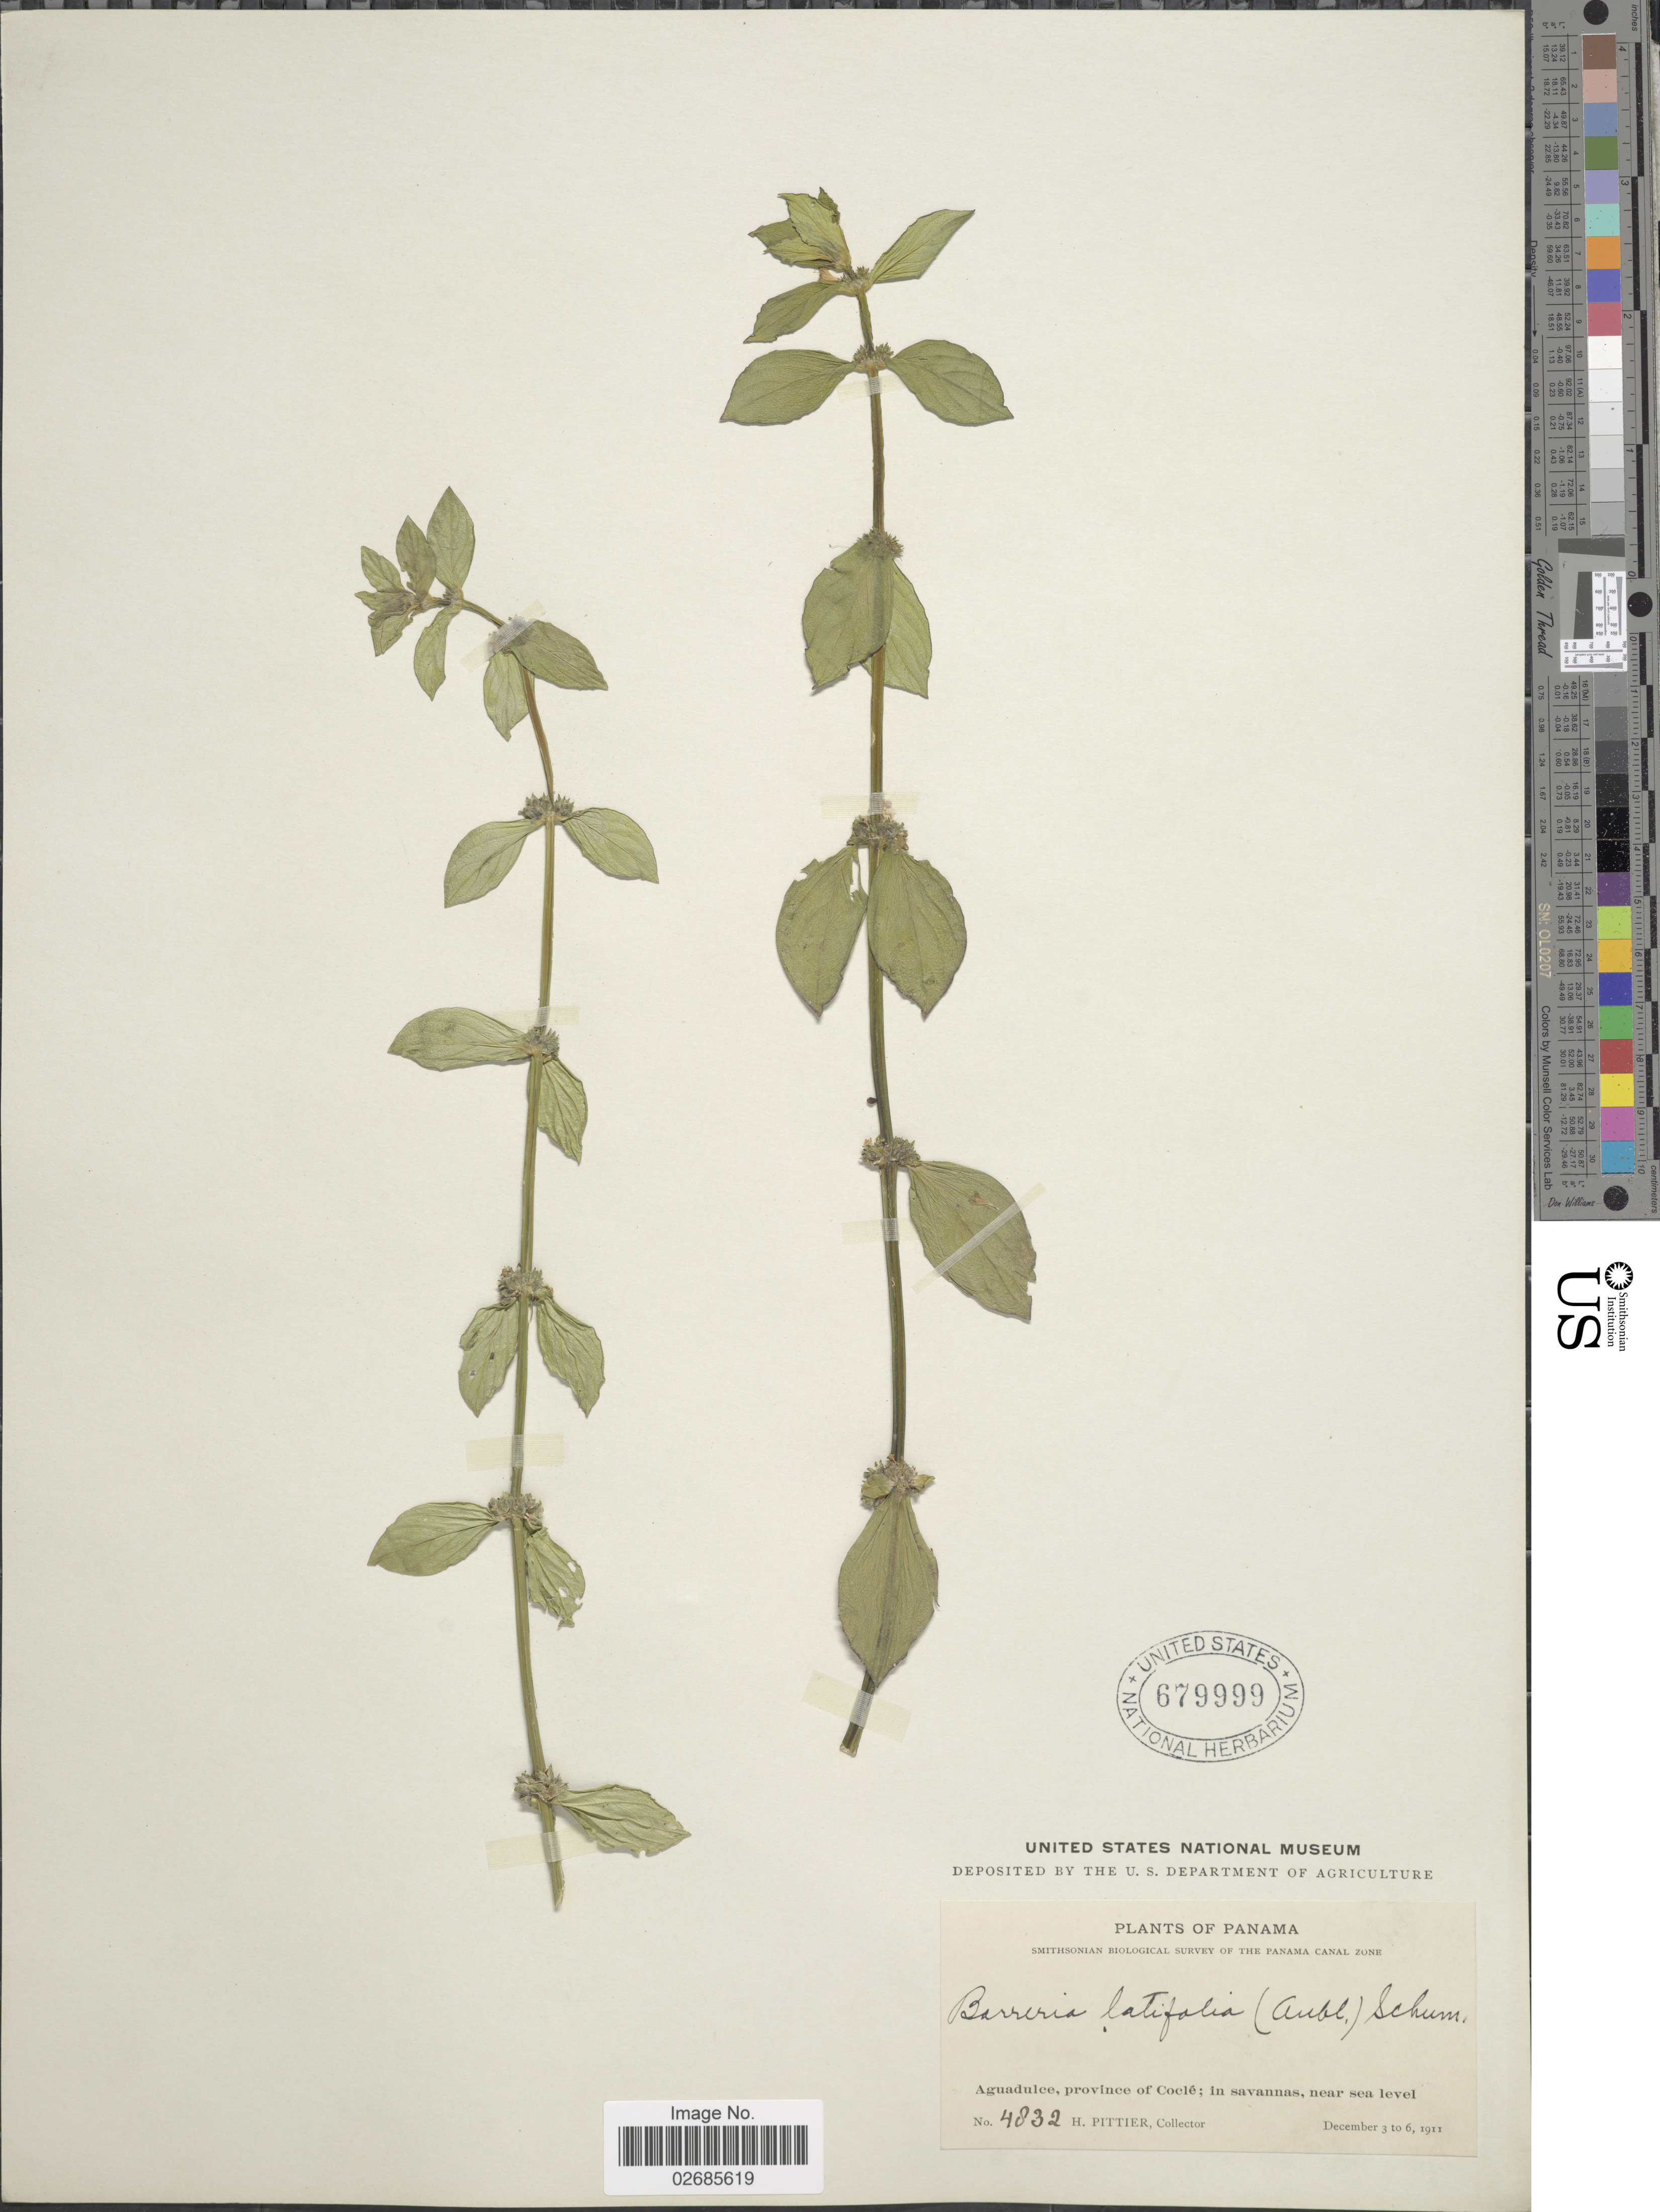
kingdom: Plantae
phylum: Tracheophyta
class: Magnoliopsida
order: Gentianales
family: Rubiaceae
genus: Borreria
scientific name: Borreria latifolia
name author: (Aubl.) K. Schum.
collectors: H. F. Pittier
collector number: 4832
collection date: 1911-12-03/1911-12-06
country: Panama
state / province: Coclé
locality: Aguadulce; in savannas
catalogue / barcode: US 679999